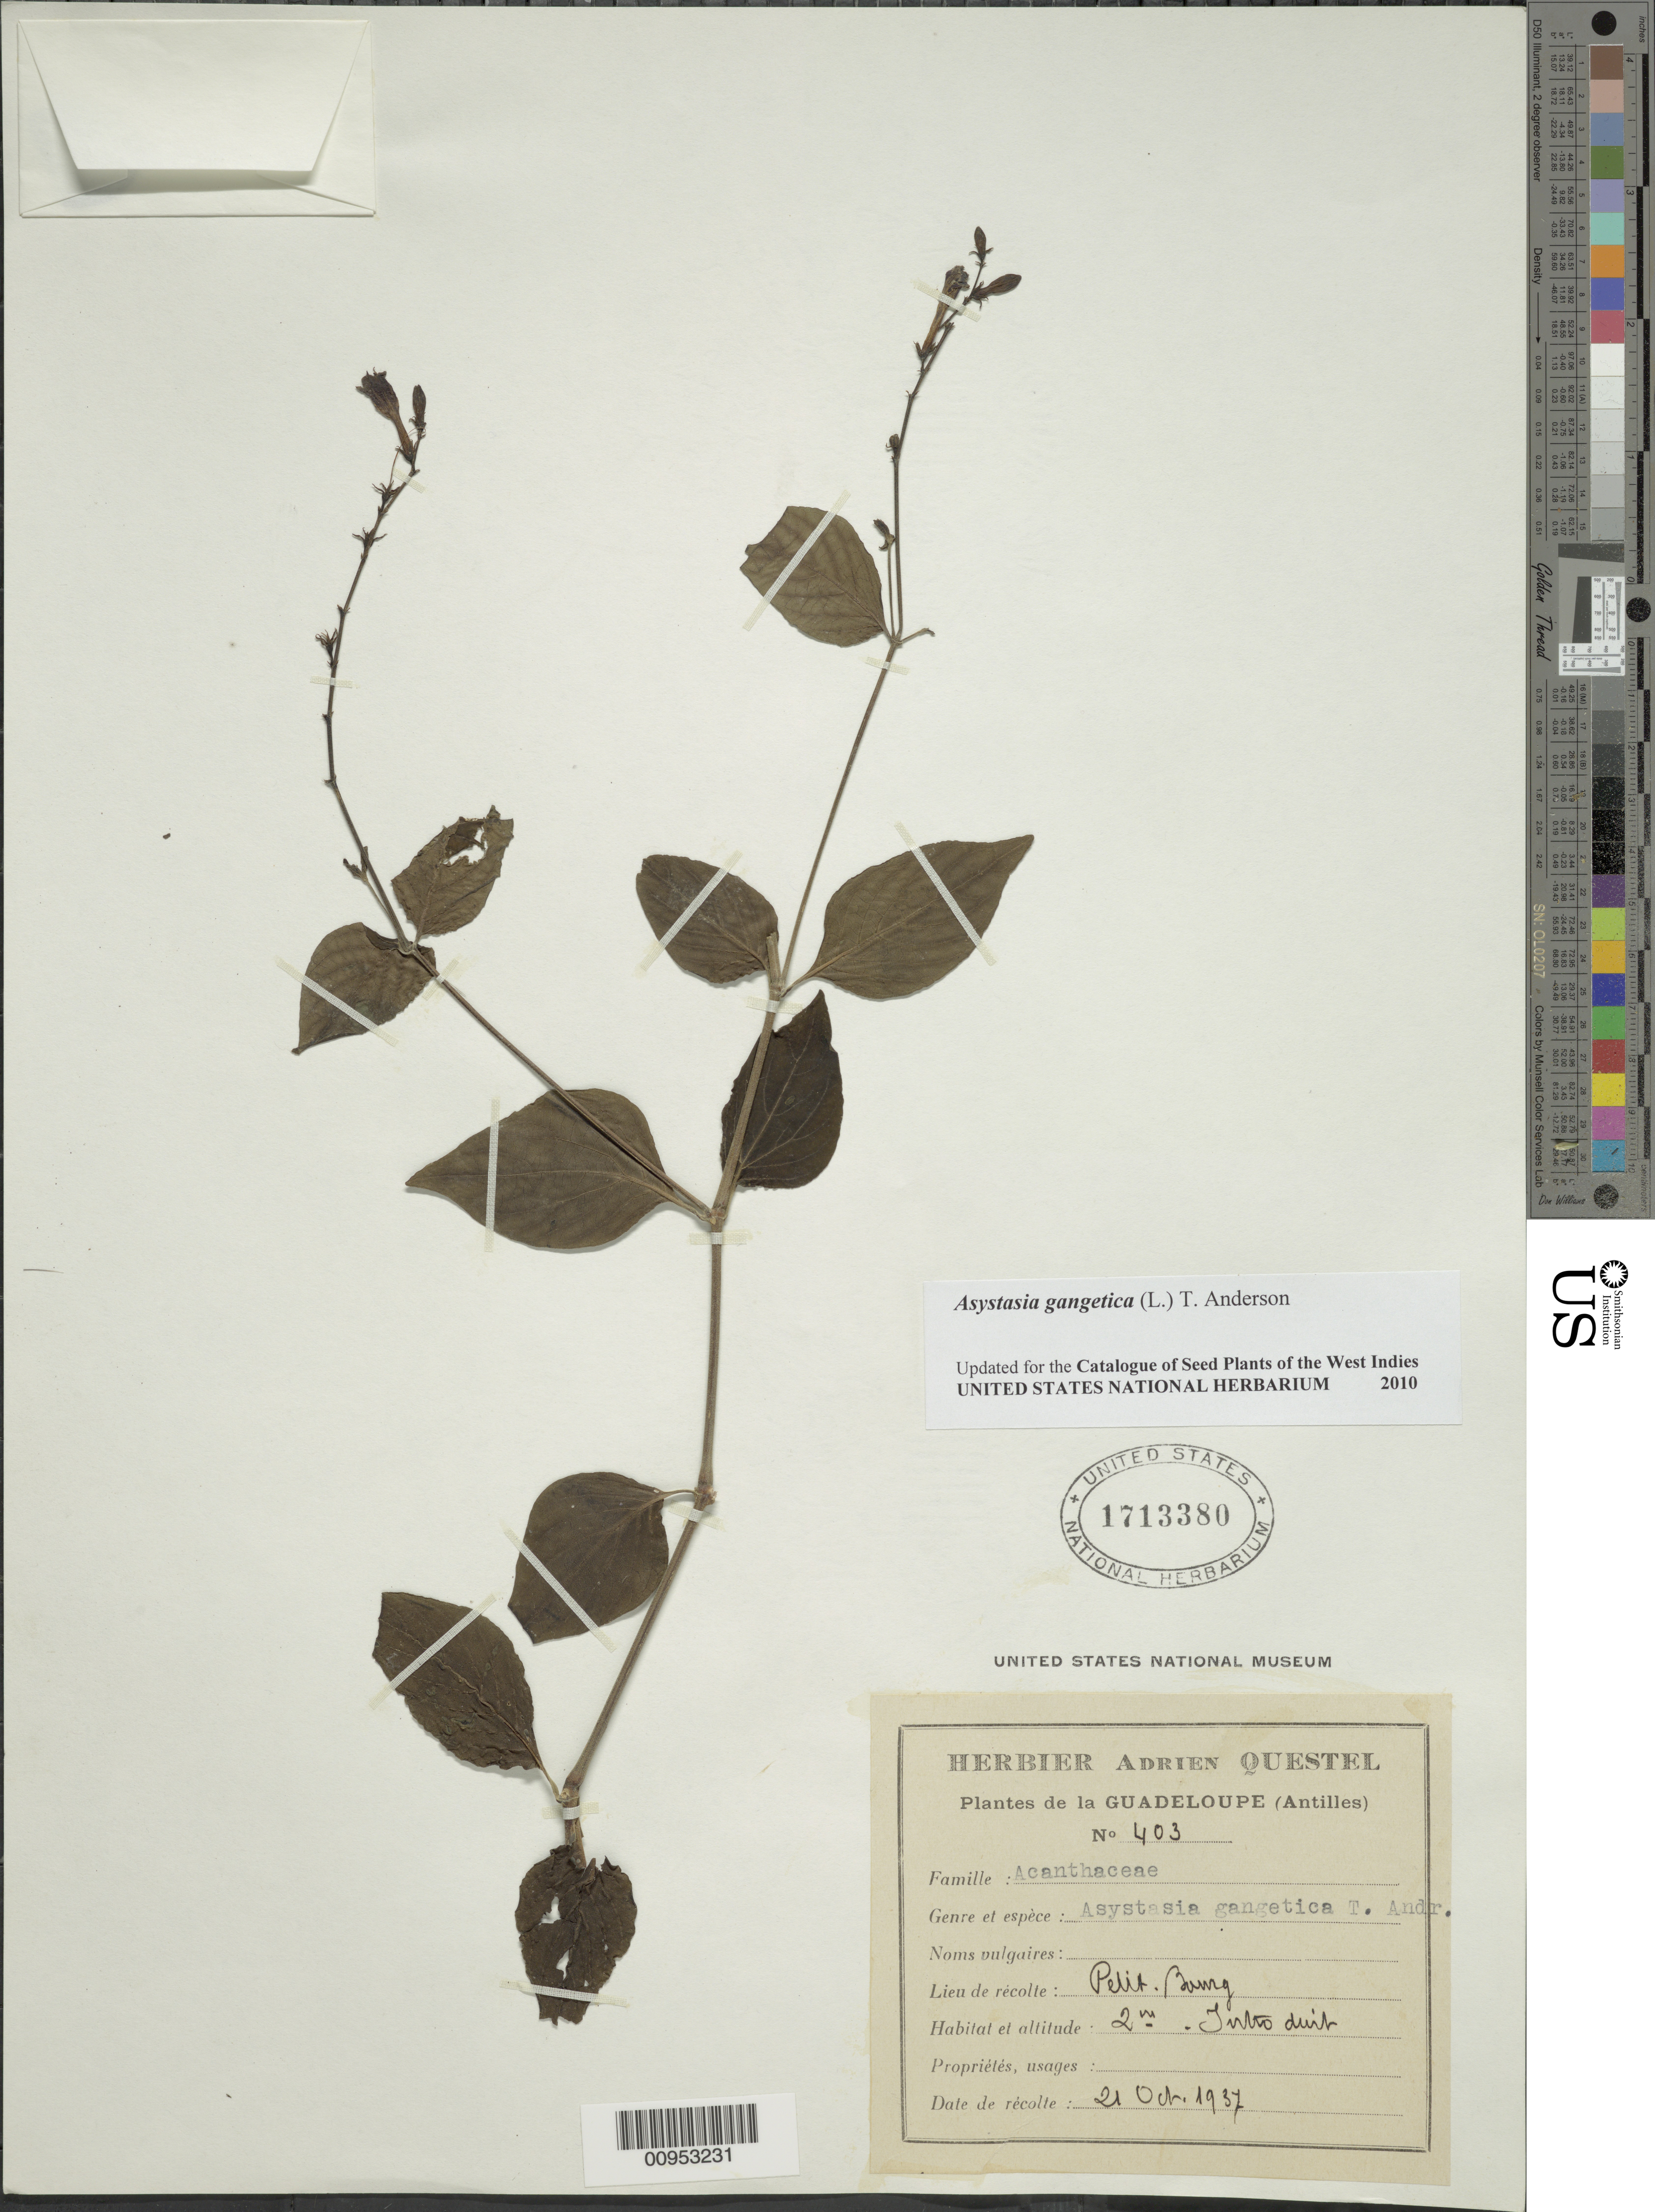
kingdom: Plantae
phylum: Tracheophyta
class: Magnoliopsida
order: Lamiales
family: Acanthaceae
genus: Asystasia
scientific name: Asystasia gangetica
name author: (L.) T. Anderson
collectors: A. Questel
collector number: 403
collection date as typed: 21 Oct 1937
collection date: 1937-10-21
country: Guadeloupe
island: Basse Terre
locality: Petit Bourg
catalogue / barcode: US 1713380